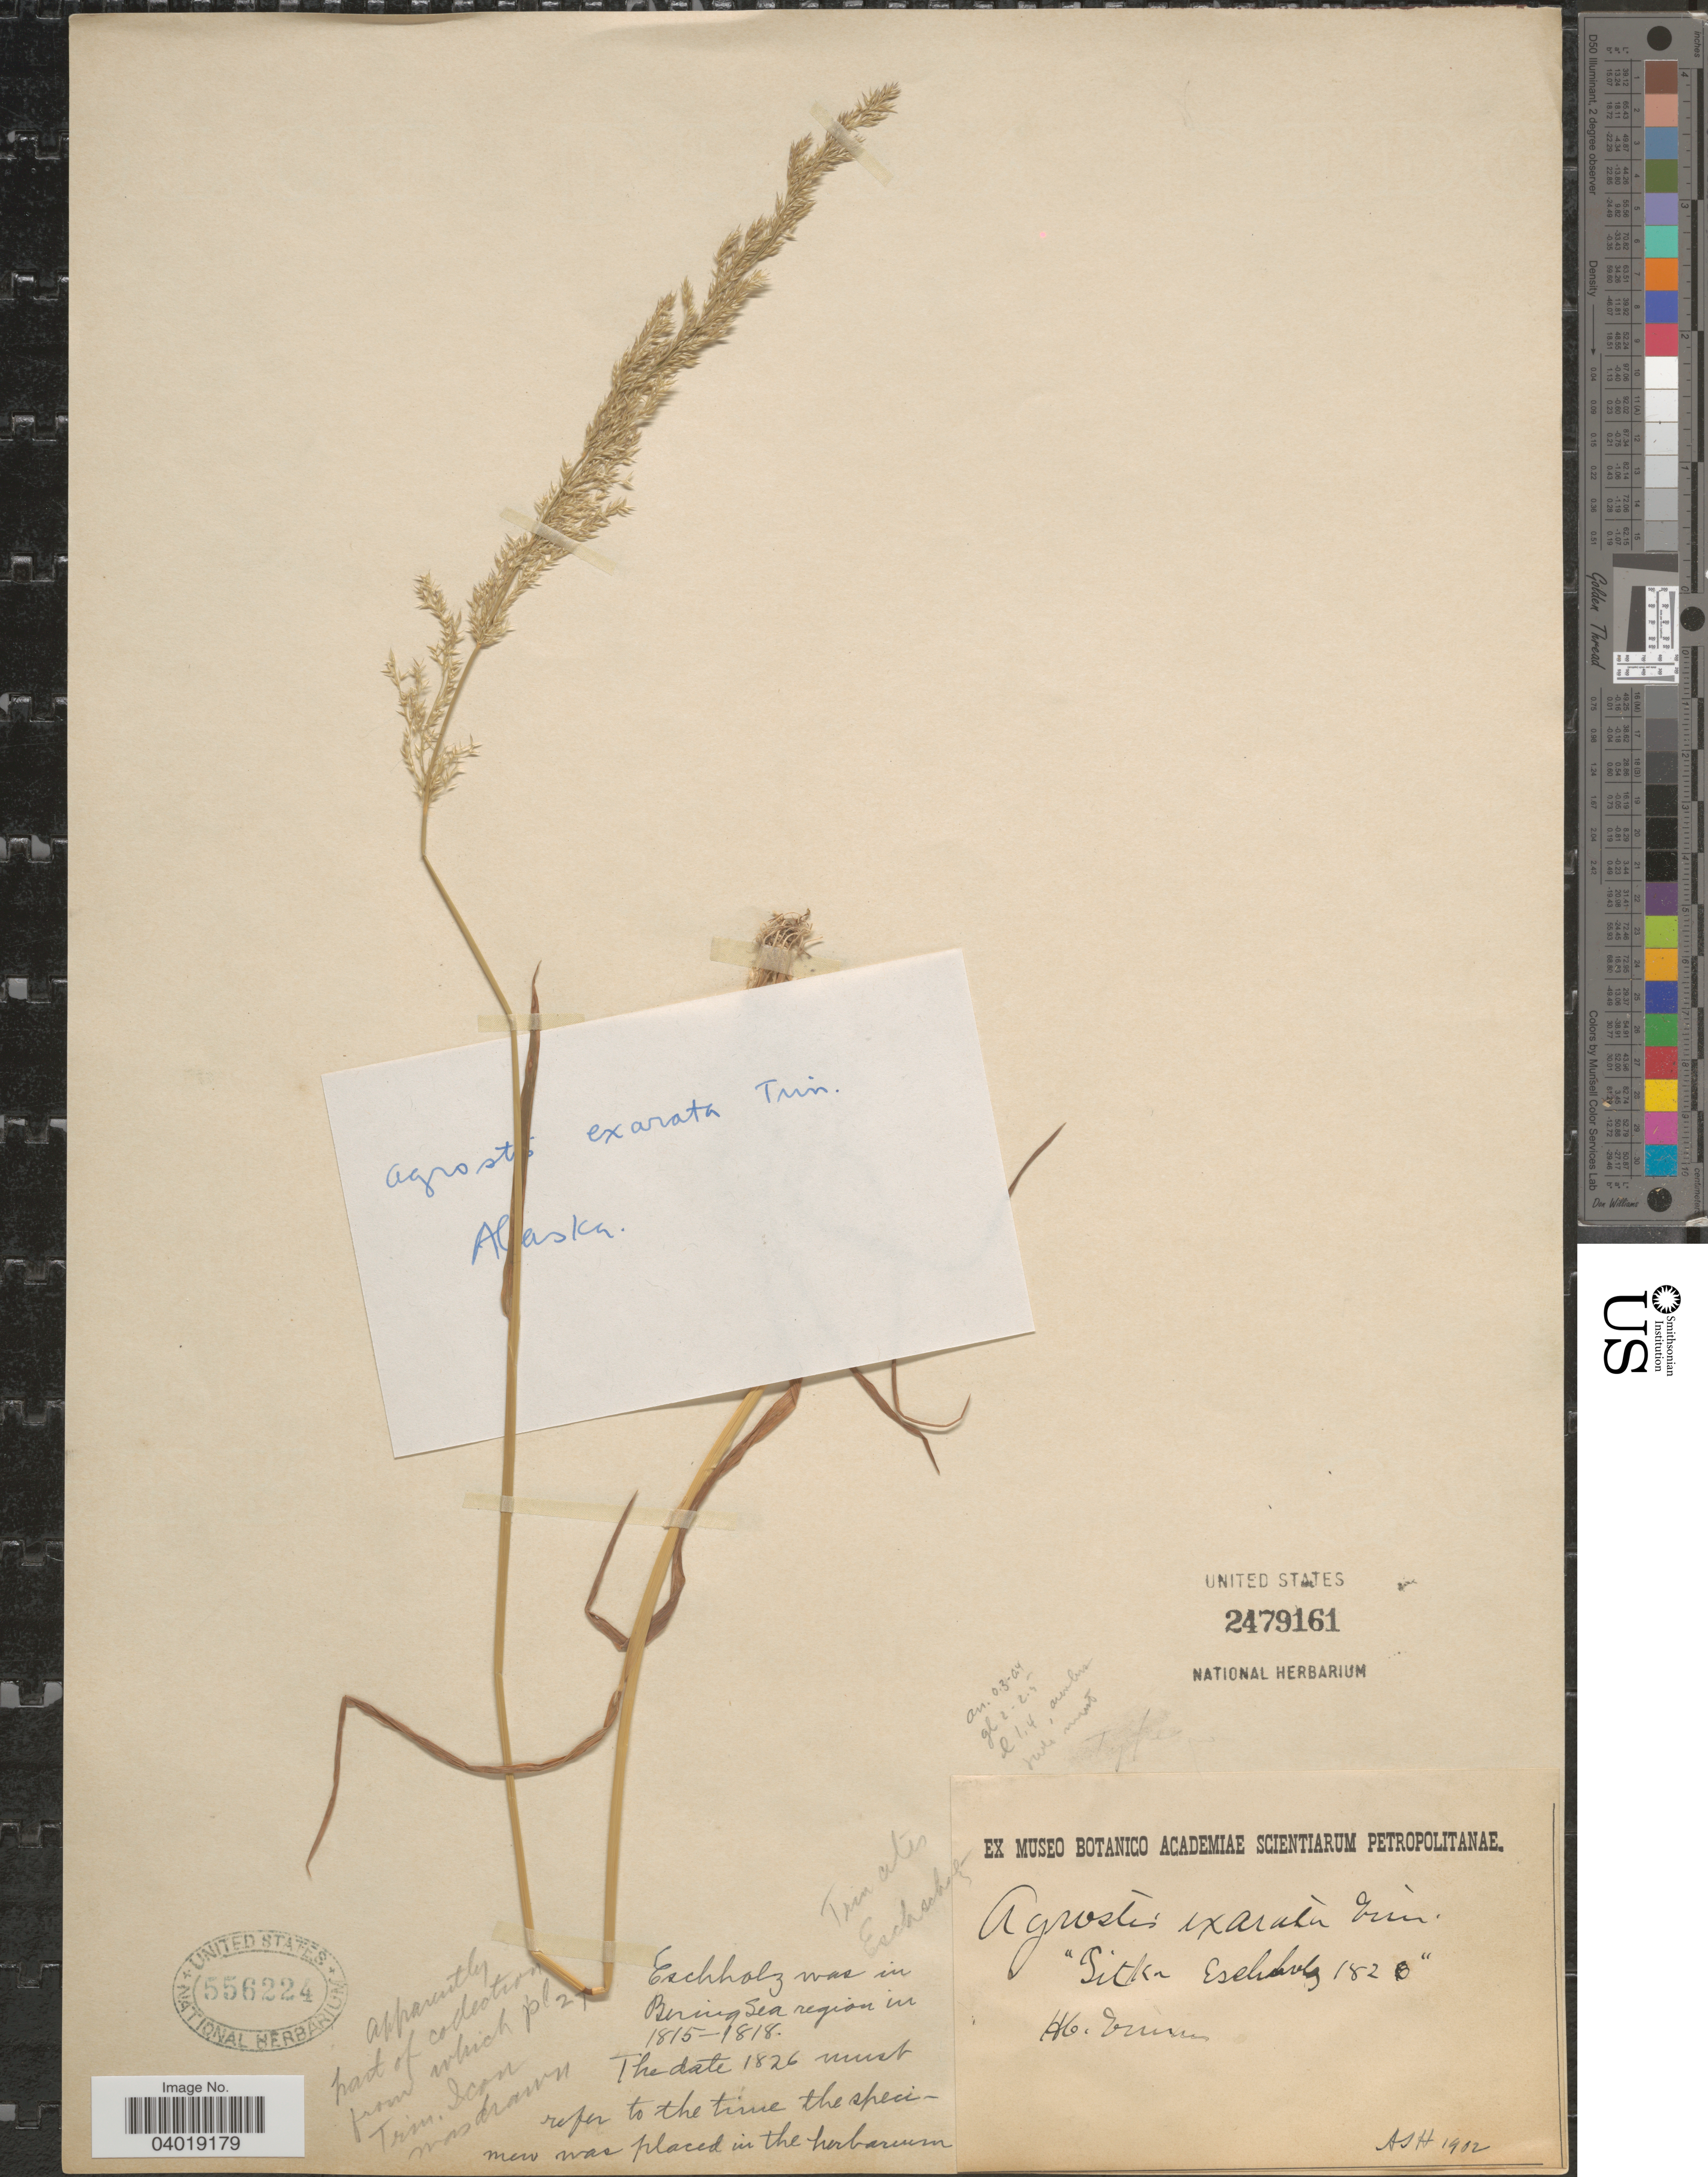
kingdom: Plantae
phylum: Tracheophyta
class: Liliopsida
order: Poales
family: Poaceae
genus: Agrostis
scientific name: Agrostis exarata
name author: Trin.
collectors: Eschholz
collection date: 1820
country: United States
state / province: Alaska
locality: Sitka.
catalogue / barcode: US 2479161